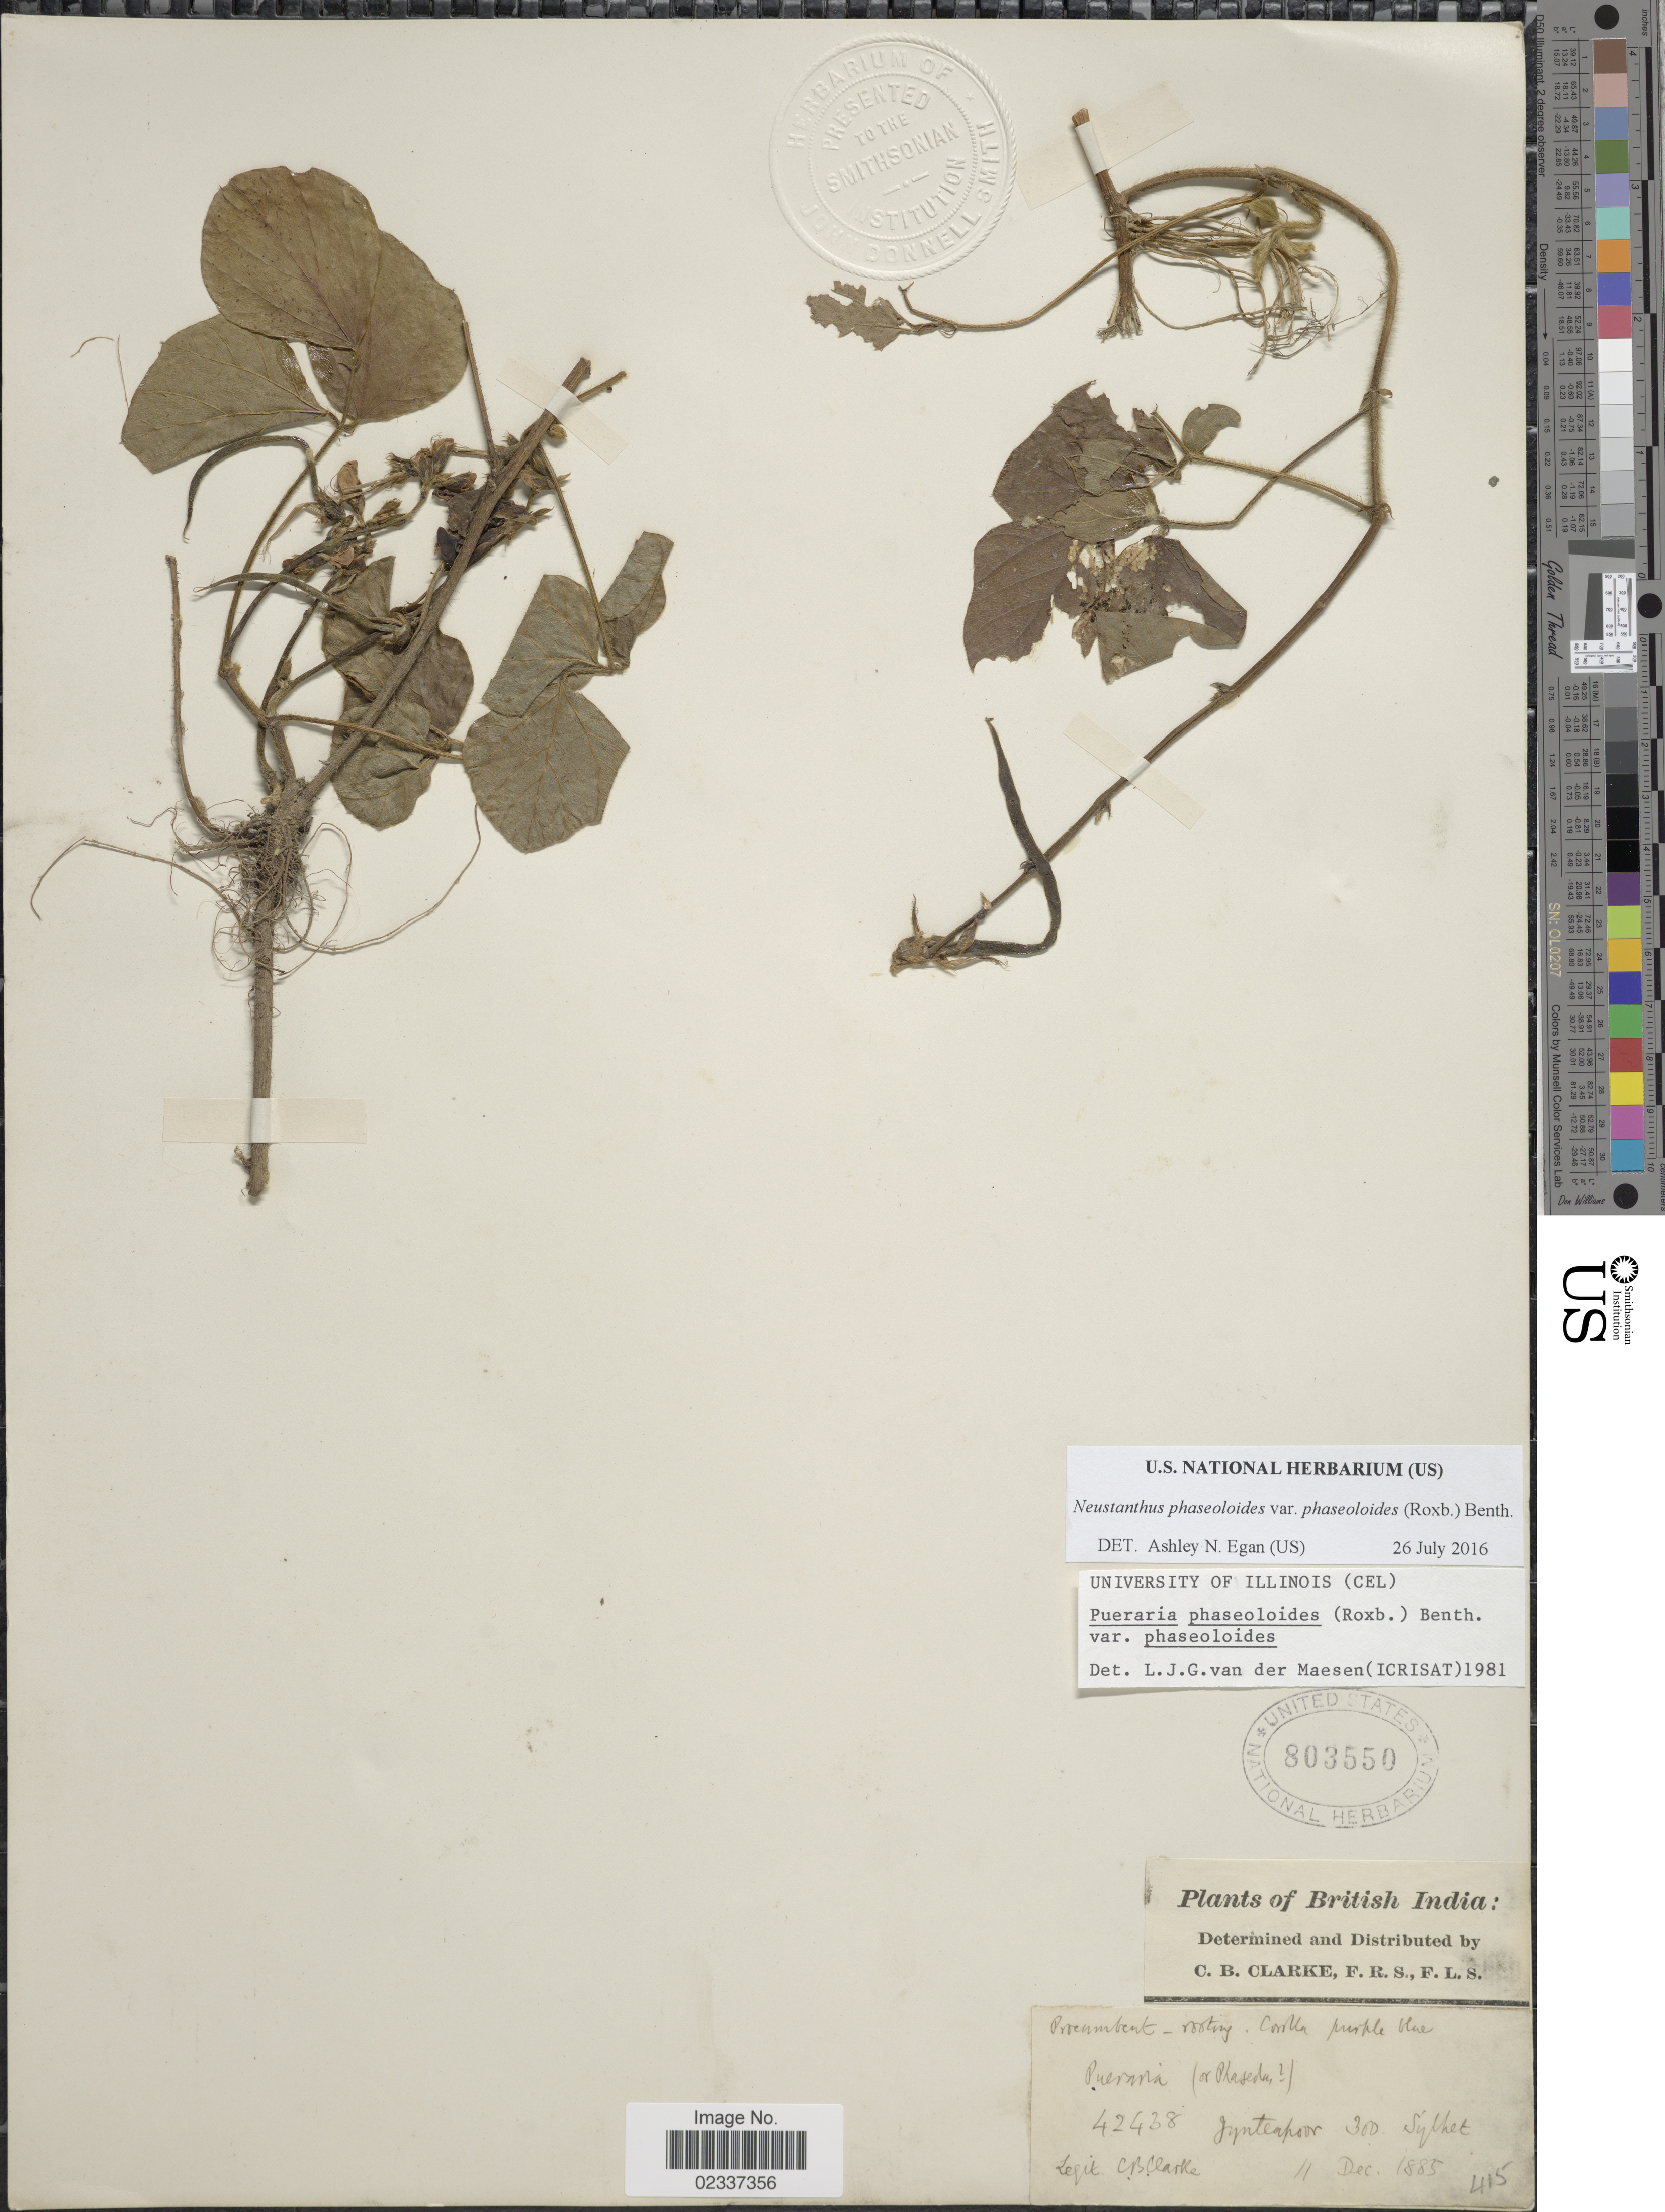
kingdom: Plantae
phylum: Tracheophyta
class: Magnoliopsida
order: Fabales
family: Fabaceae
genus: Neustanthus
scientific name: Neustanthus phaseoloides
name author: (Roxb.) Benth.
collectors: C. B. Clarke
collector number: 42438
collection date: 1885-12-11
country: Bangladesh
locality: British India, Jynteapor, Sylhet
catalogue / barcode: US 803550